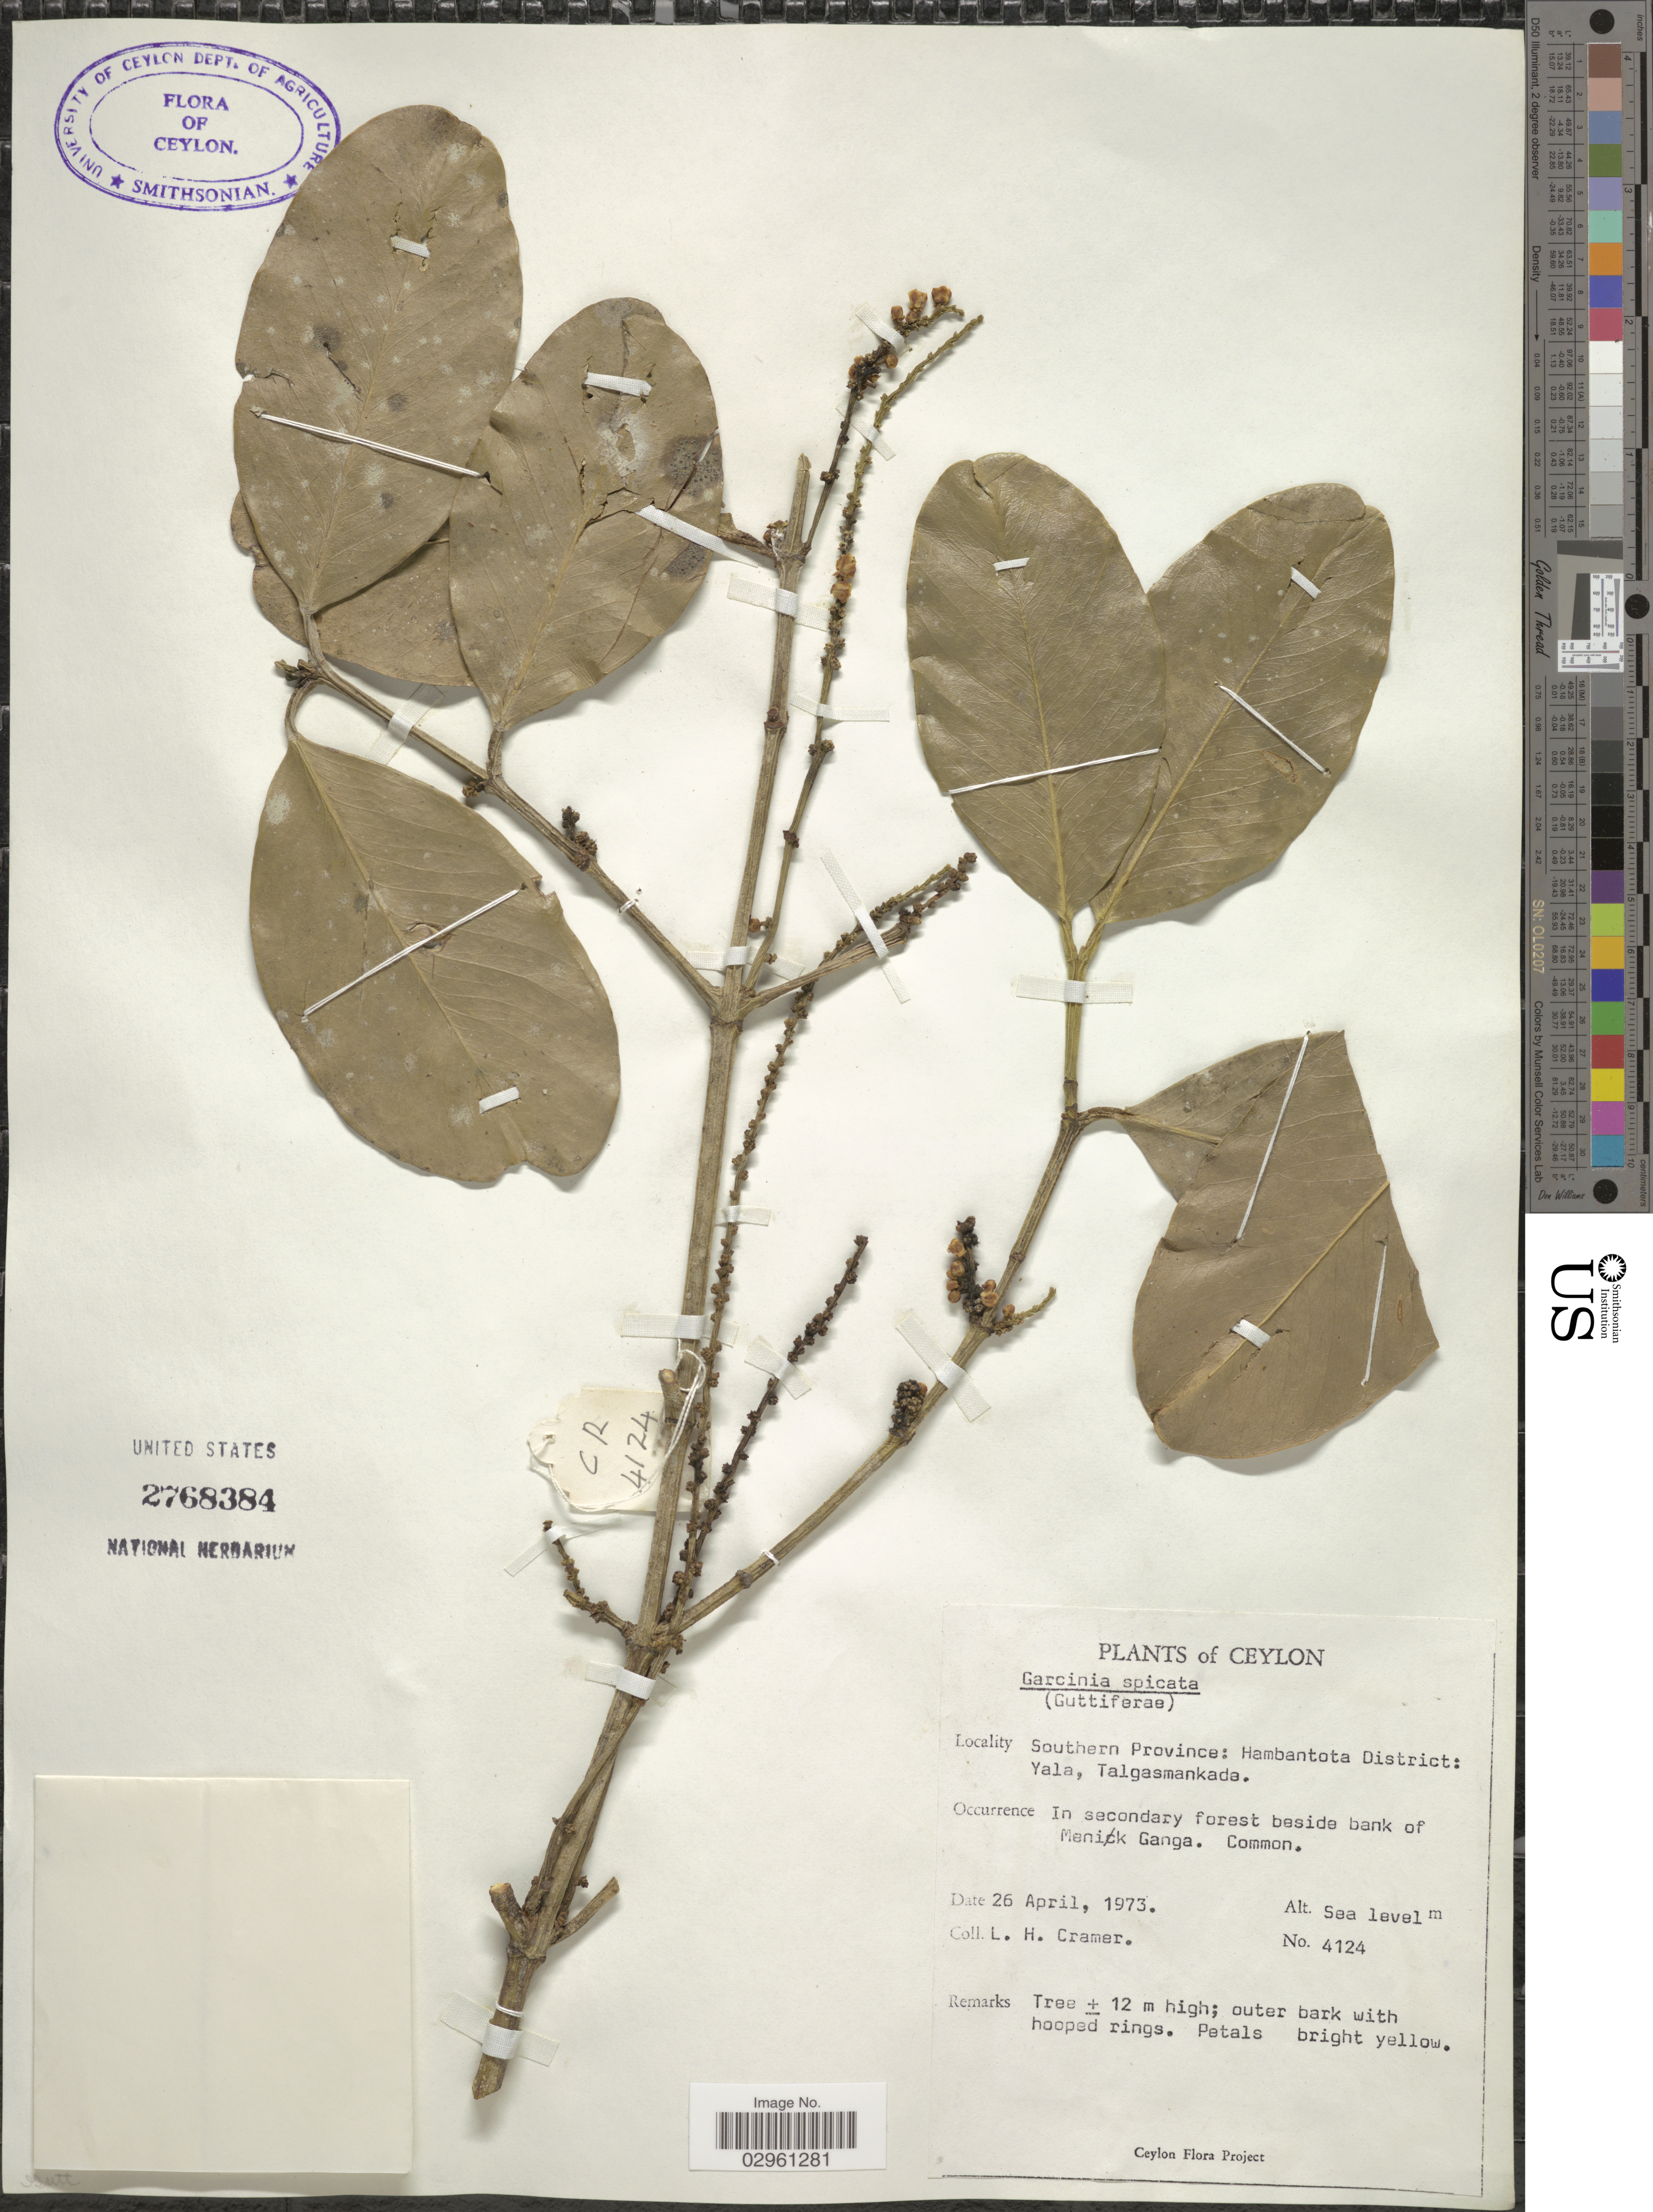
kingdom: Plantae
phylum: Tracheophyta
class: Magnoliopsida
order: Malpighiales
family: Clusiaceae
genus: Garcinia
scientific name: Garcinia spicata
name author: Hook. f.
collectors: L. H. Cramer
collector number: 4124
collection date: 1973-04-26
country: Sri Lanka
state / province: Southern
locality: Ceylon. Hambantota District: Yala, Talgasmankada. In secondary forest beside bank of Menick Ganga.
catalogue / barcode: US 2768384